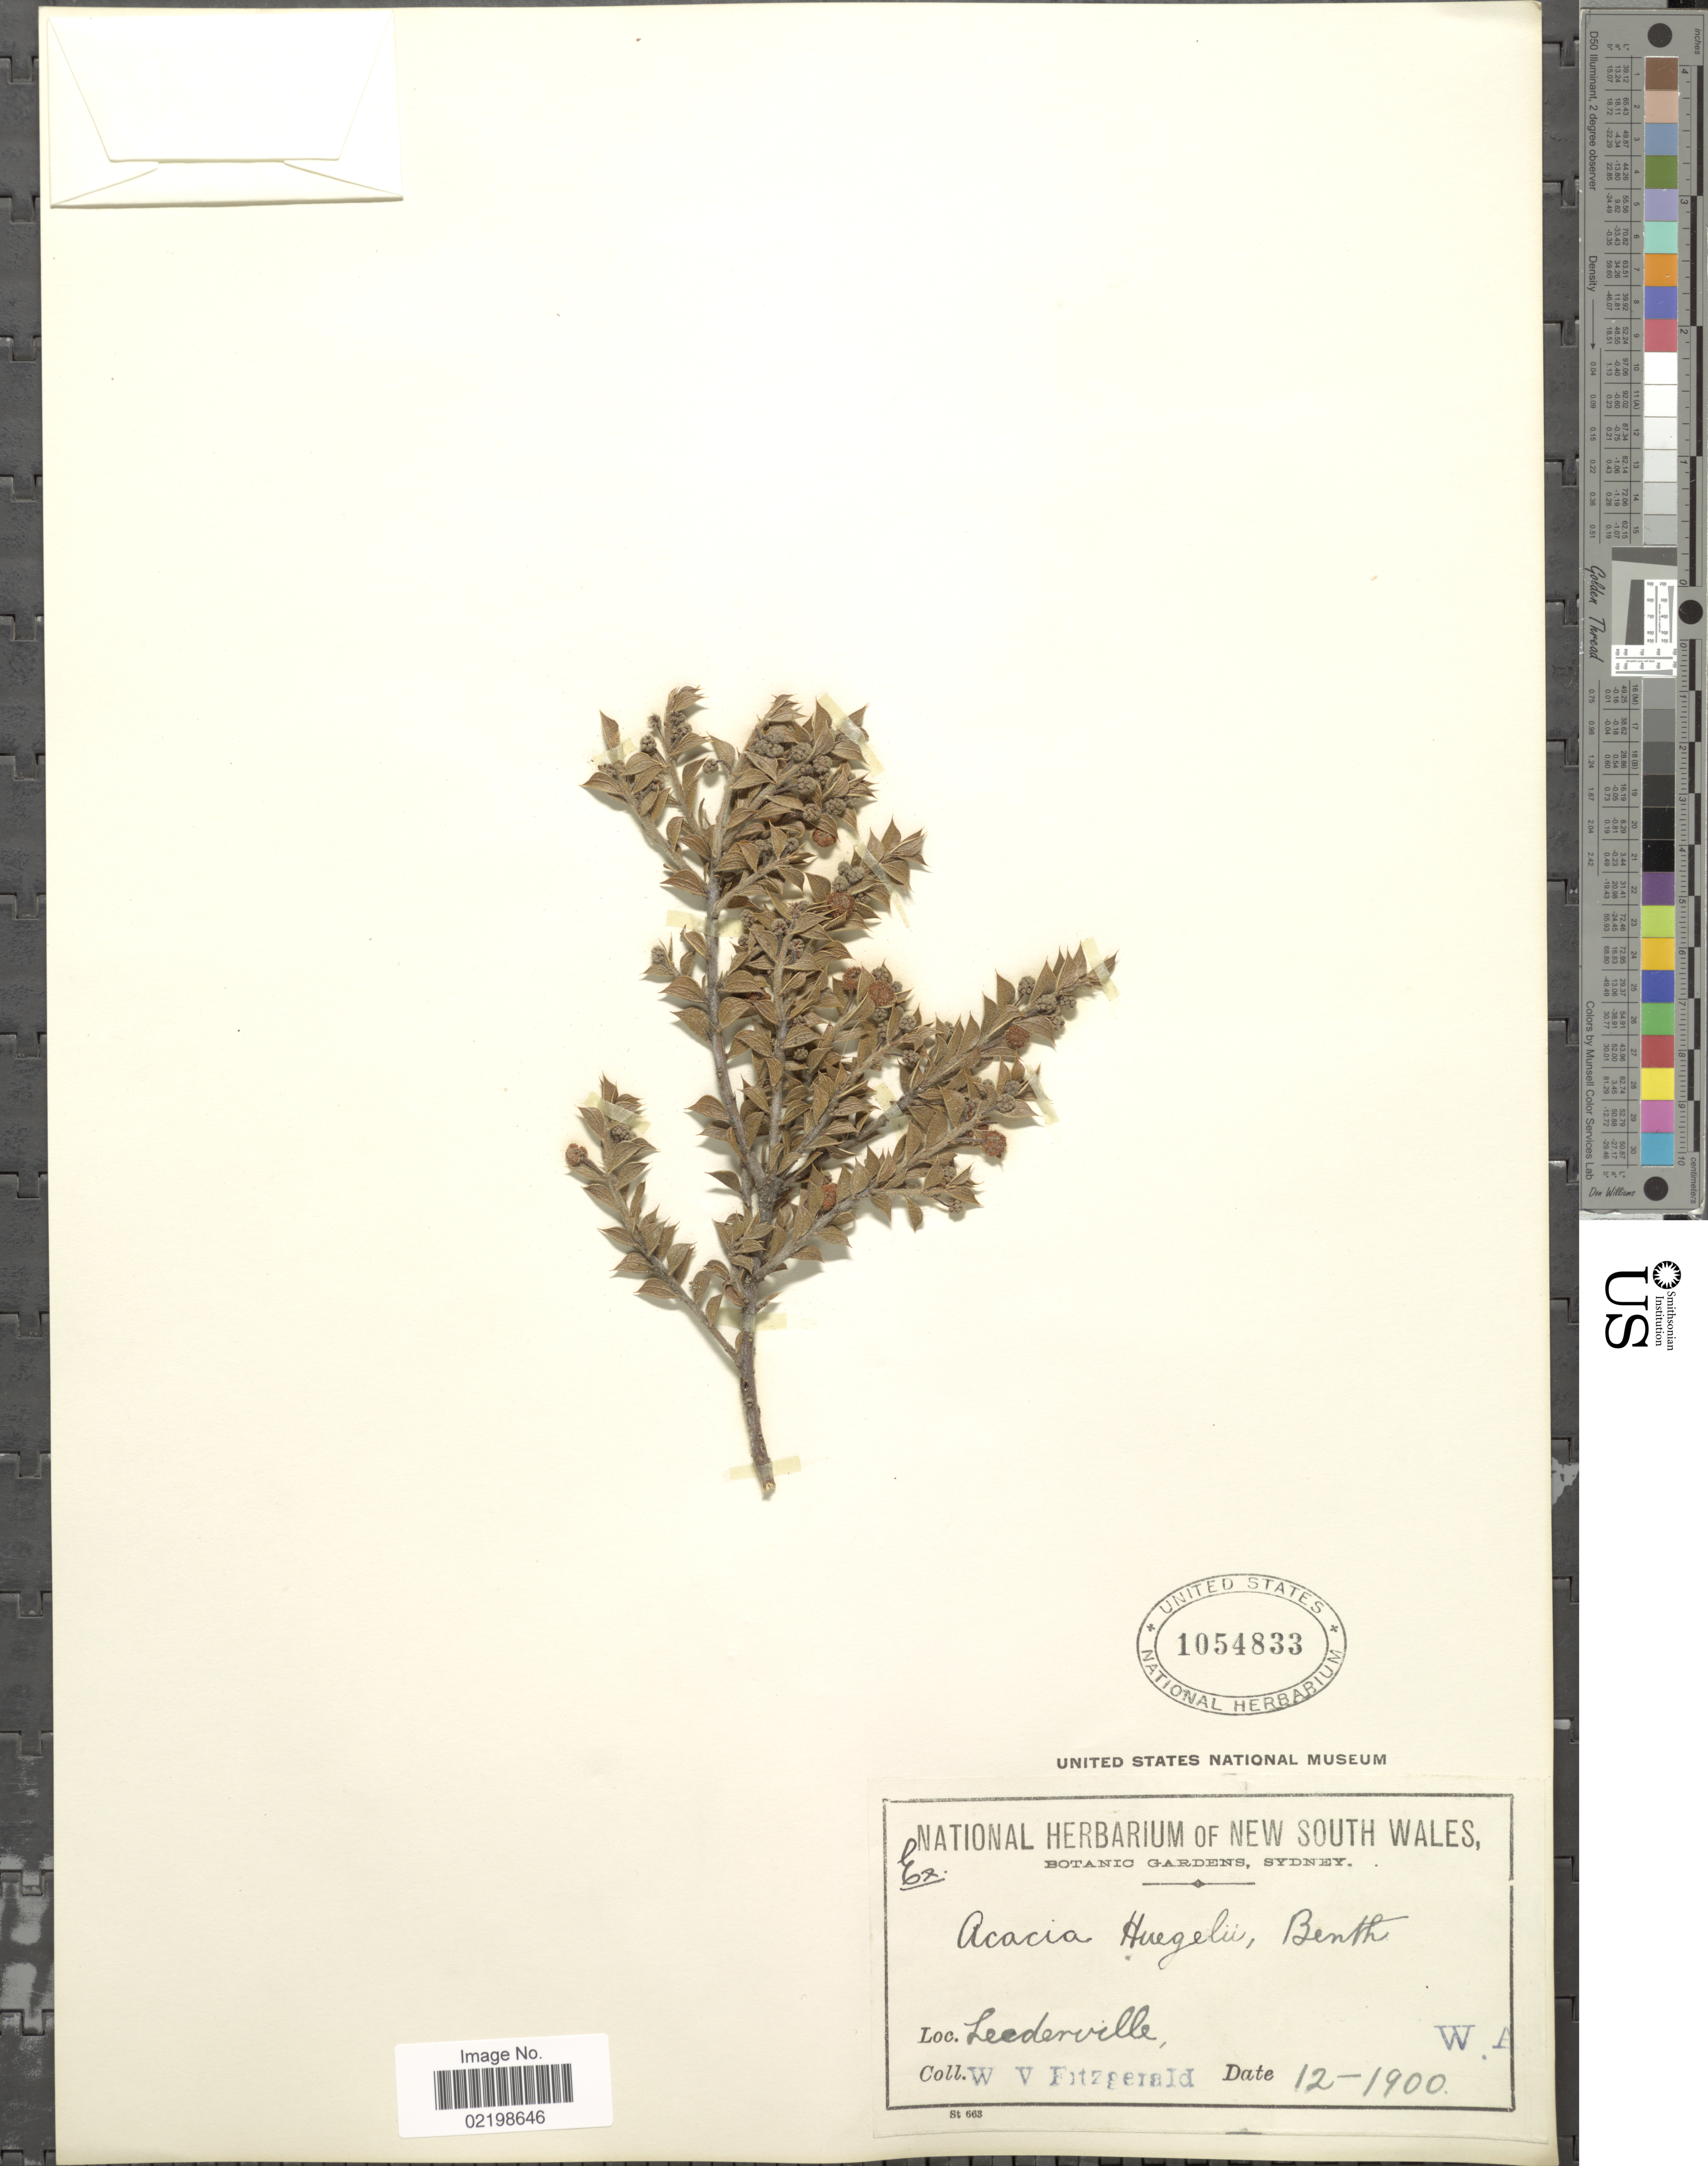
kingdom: Plantae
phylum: Tracheophyta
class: Magnoliopsida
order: Fabales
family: Fabaceae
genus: Acacia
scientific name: Acacia huegelii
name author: Benth.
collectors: W. Fitzgerald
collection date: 1900-12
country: Australia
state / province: Western Australia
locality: Leaderville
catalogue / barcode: US 1054833